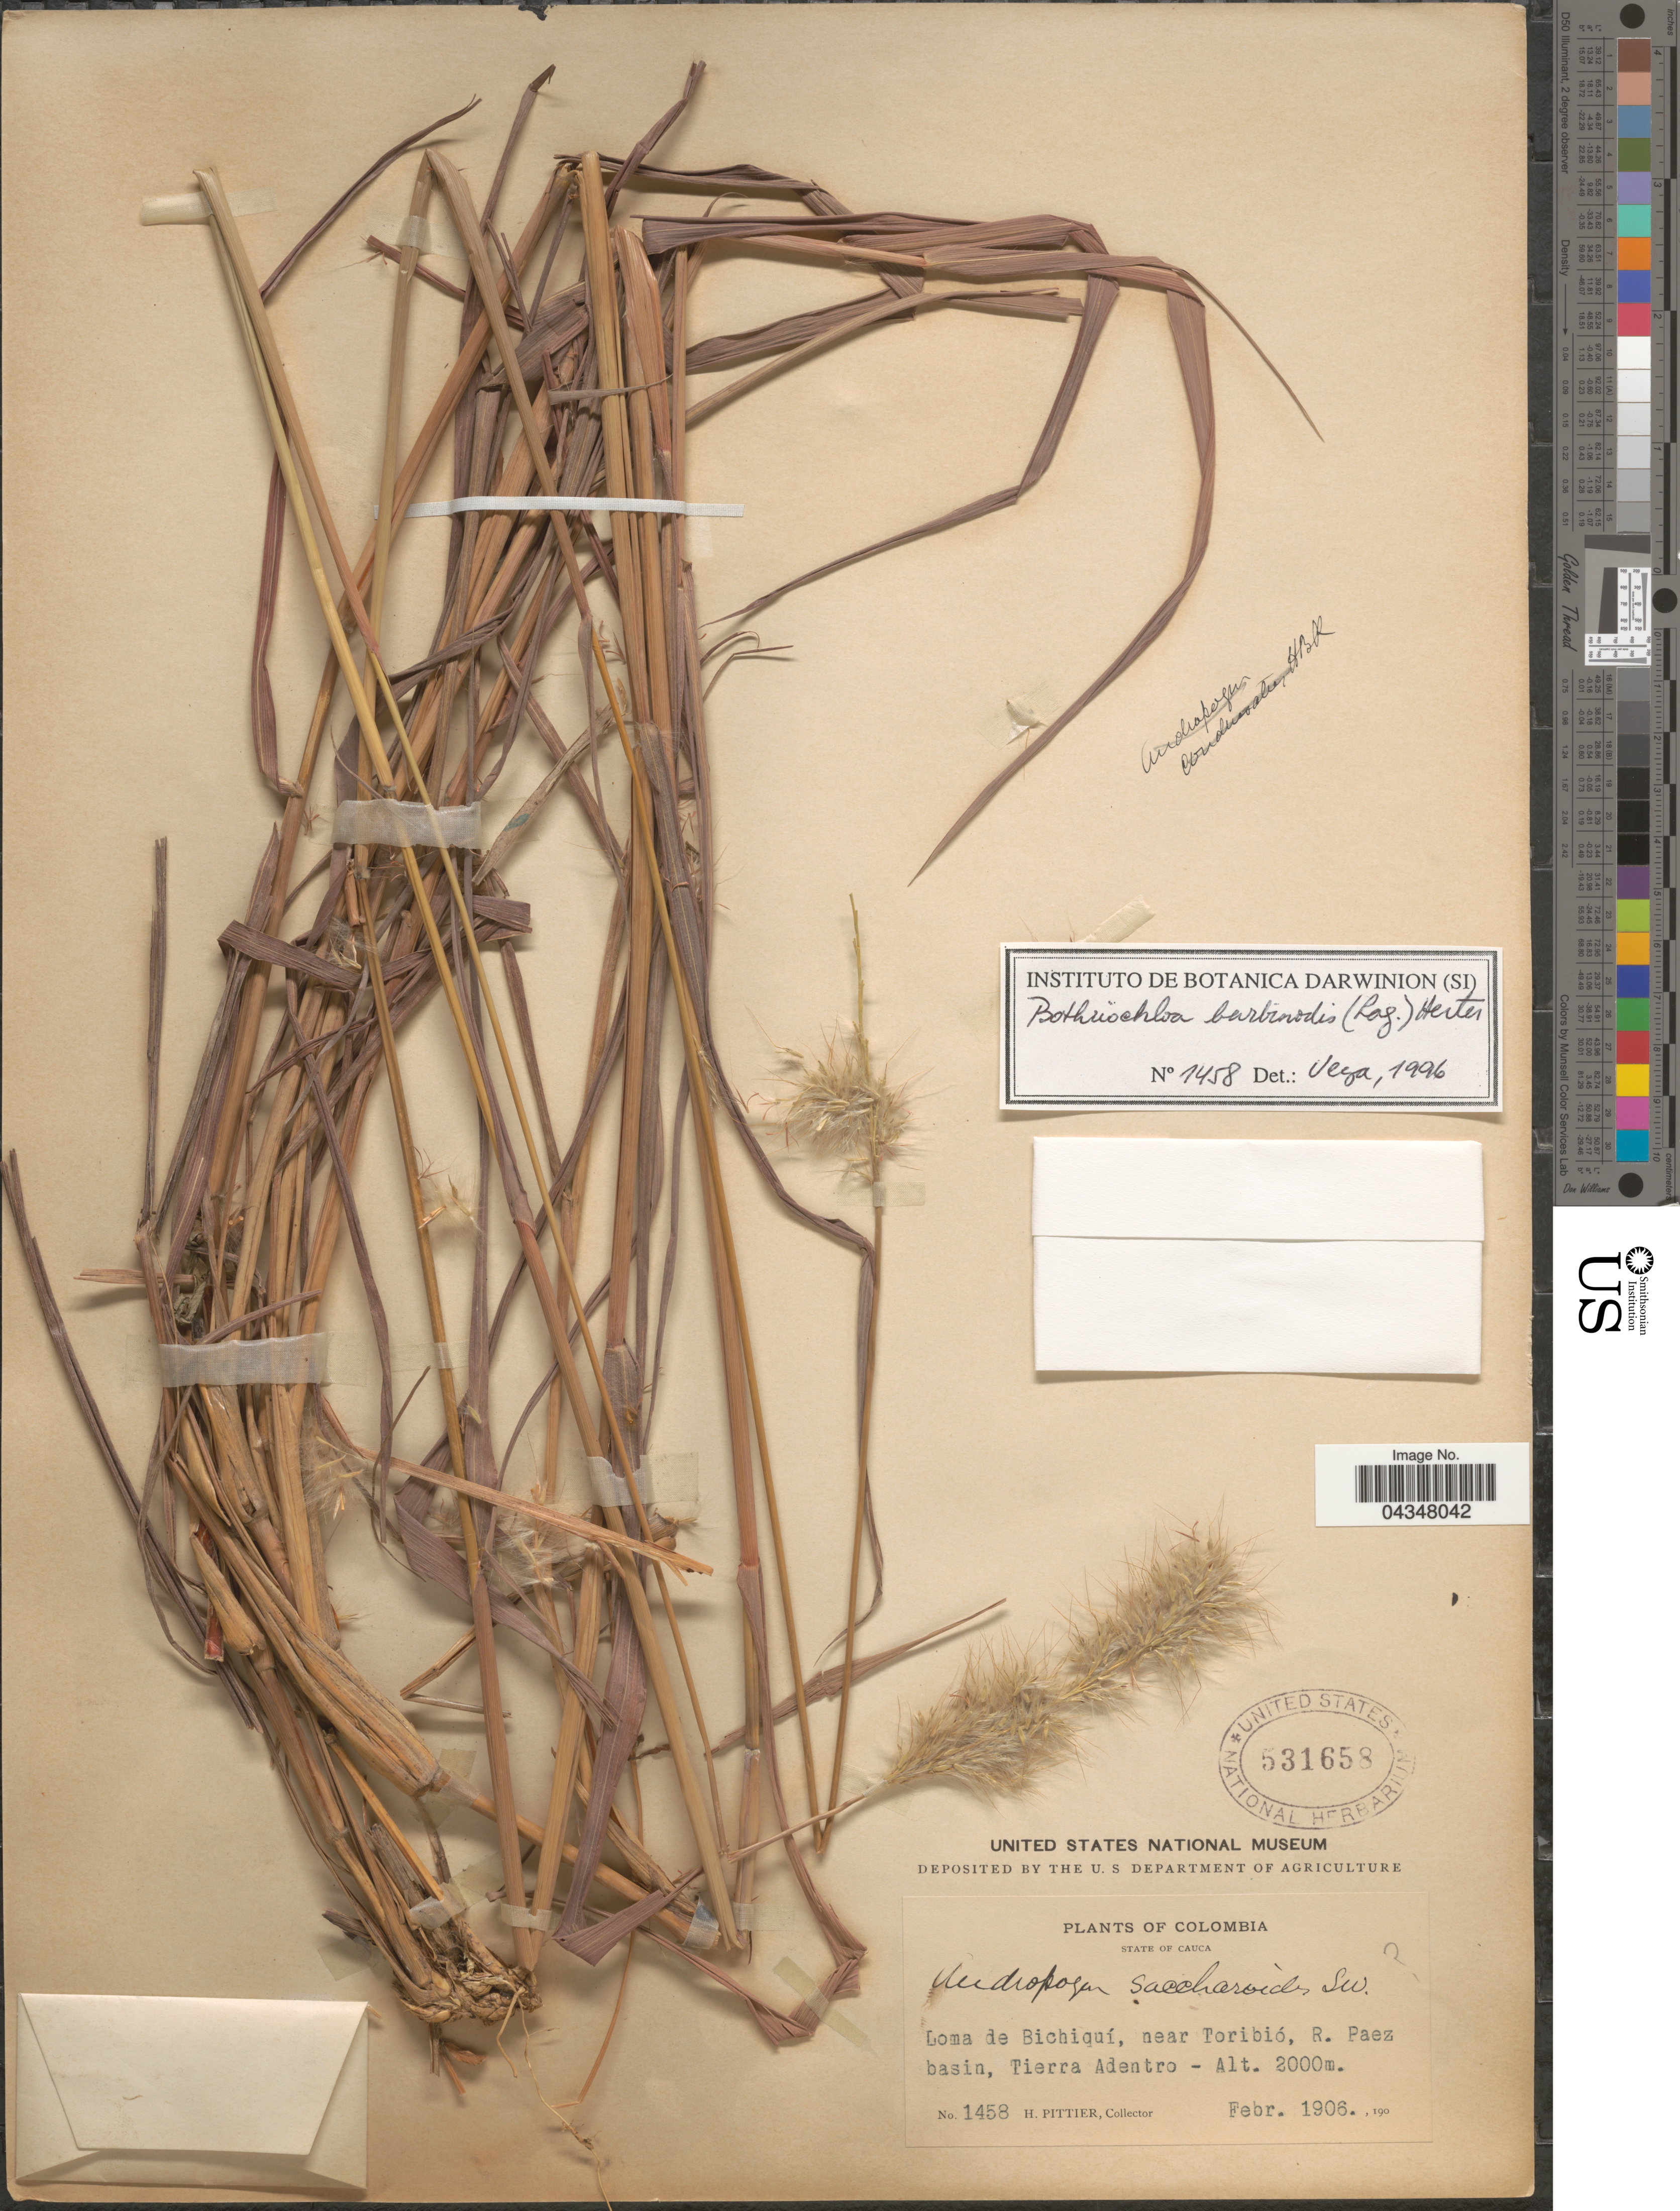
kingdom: Plantae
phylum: Tracheophyta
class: Liliopsida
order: Poales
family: Poaceae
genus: Bothriochloa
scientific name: Bothriochloa barbinodis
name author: (Lag.) Herter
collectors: H. F. Pittier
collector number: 1458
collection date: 1906-02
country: Colombia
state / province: Cauca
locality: Loma de Bichiquí, near Toribió, R. Paez basin, Tierra Adentro.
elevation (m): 2000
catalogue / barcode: US 531658